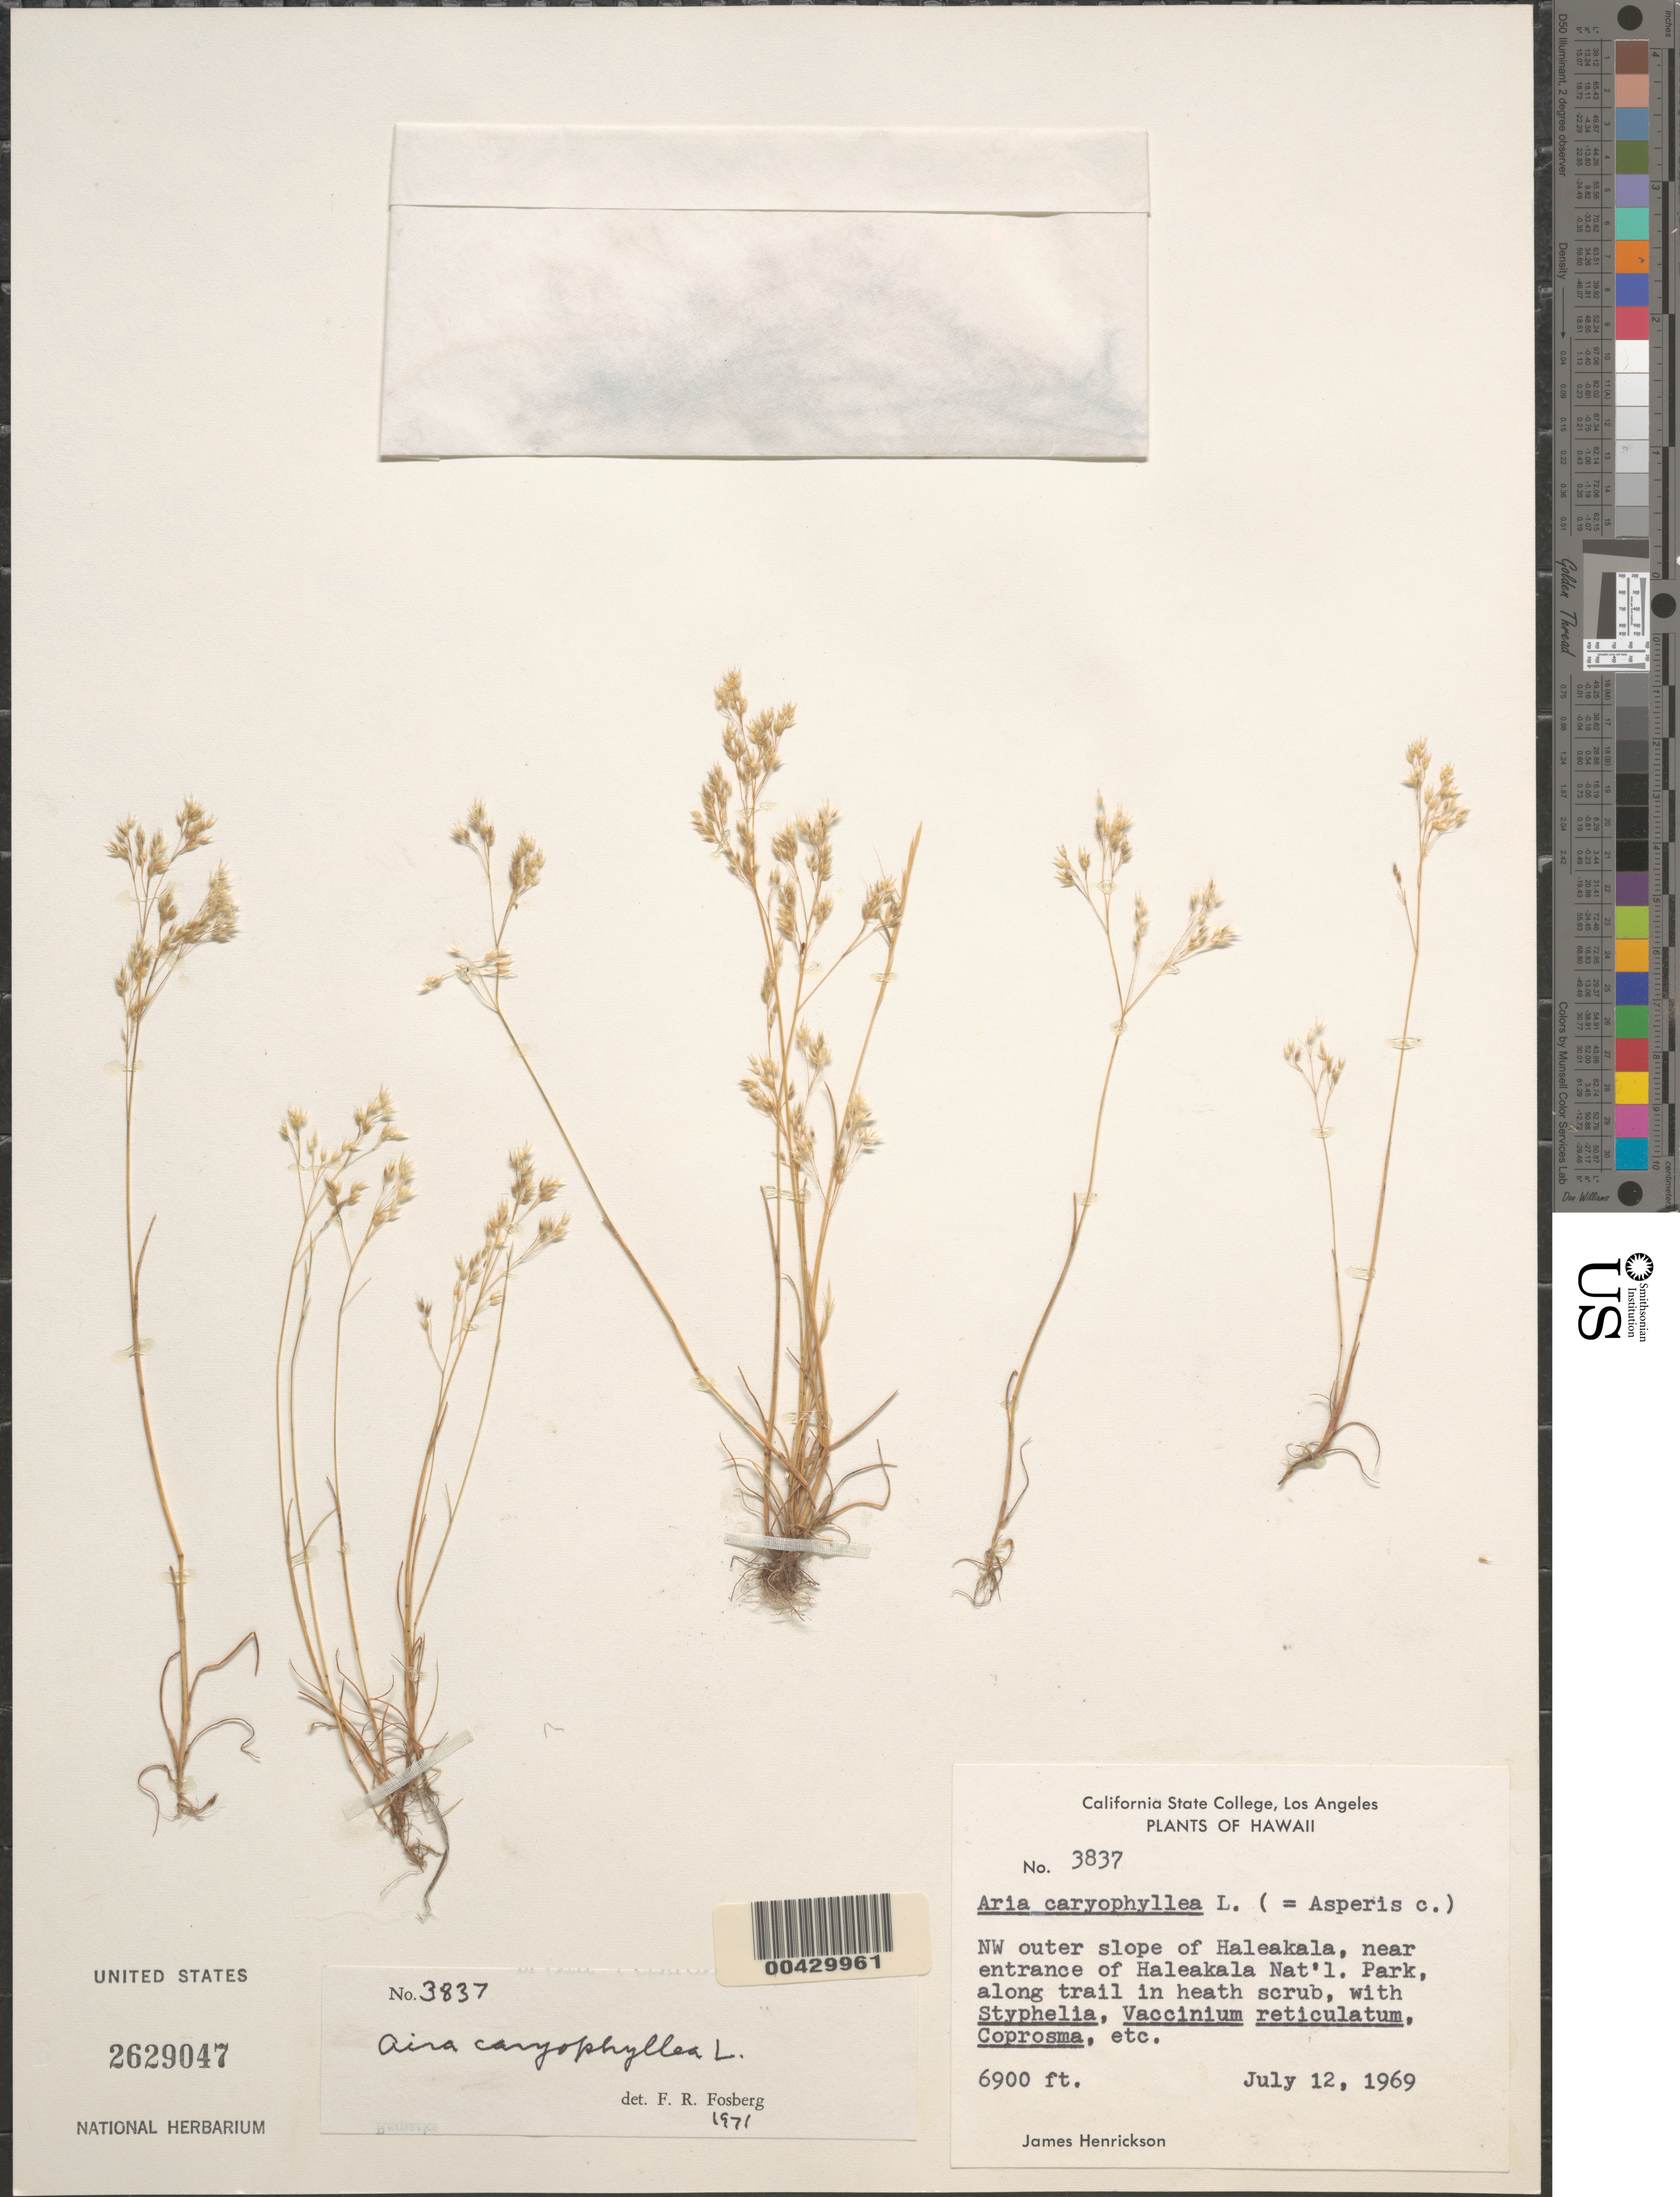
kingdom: Plantae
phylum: Tracheophyta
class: Liliopsida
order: Poales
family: Poaceae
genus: Aira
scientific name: Aira caryophyllea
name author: L.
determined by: Fosberg, F. R.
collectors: J. S. Henrickson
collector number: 3837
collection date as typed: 12 Jul 1969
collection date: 1969-07-12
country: United States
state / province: Hawaii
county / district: Maui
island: Maui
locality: NW outer slope of Haleakala, near entrance of Haleakala National Park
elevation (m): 2103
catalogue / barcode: US 2629047